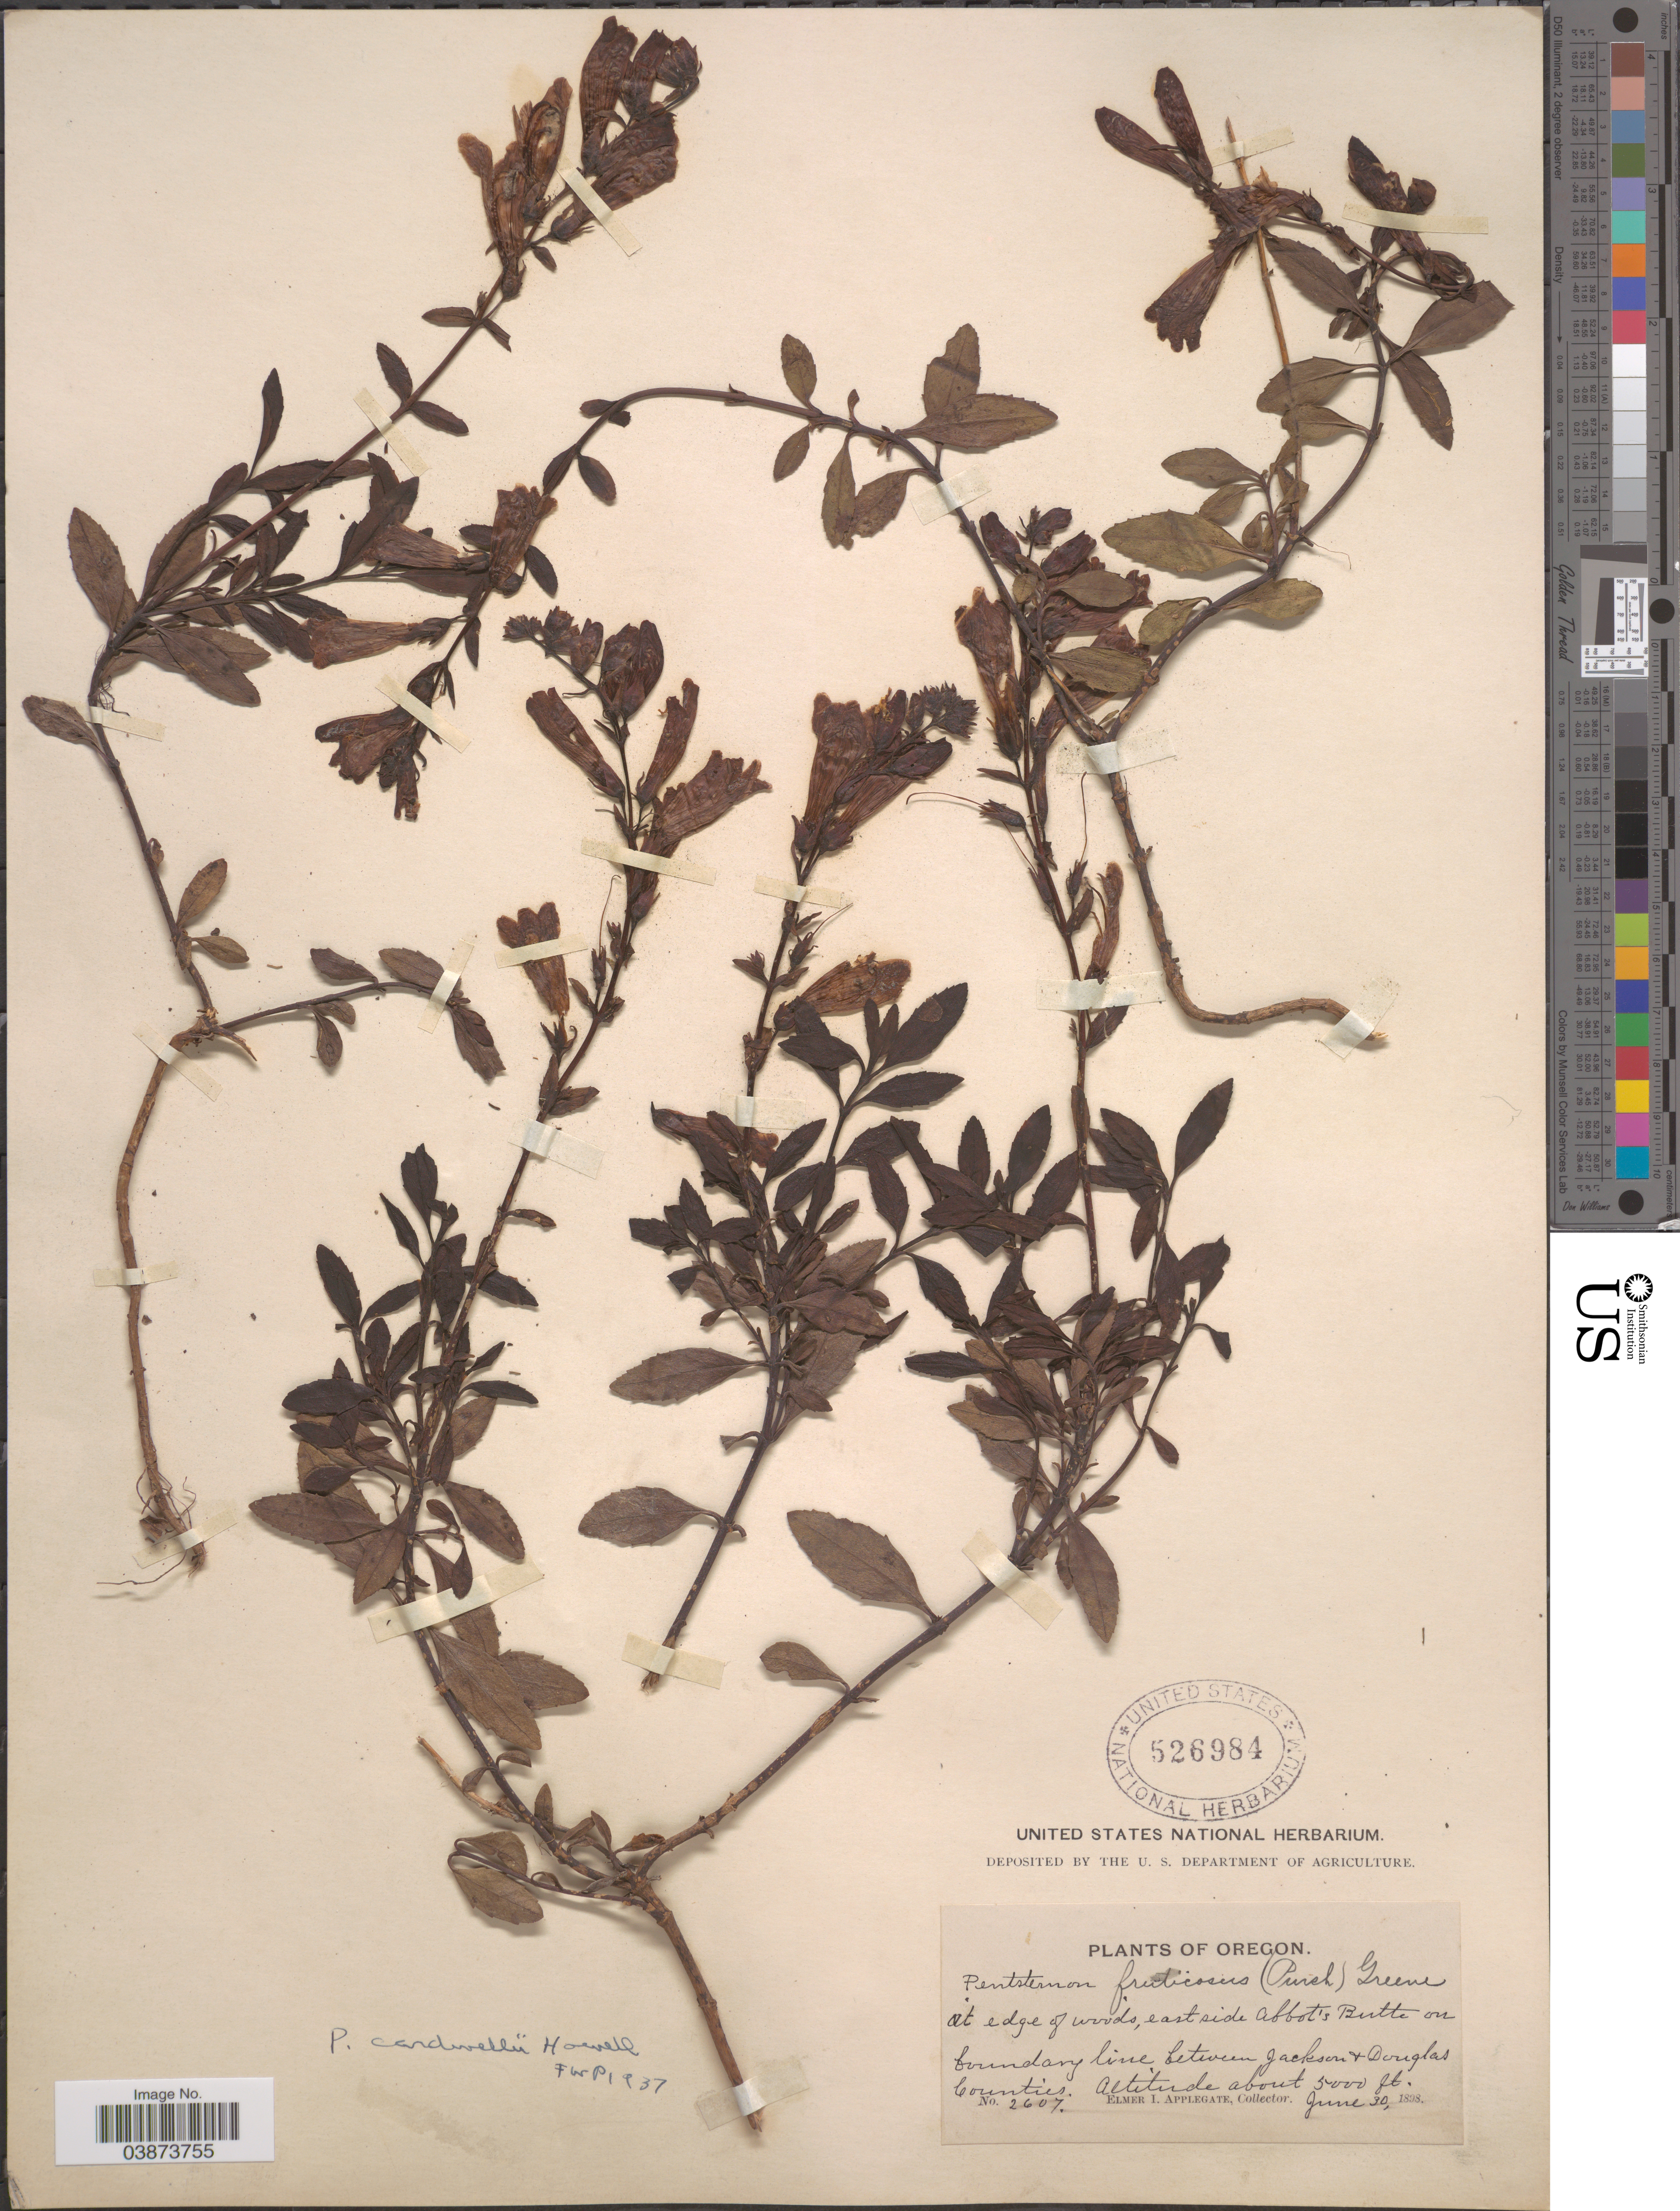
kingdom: Plantae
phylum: Tracheophyta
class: Magnoliopsida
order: Lamiales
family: Plantaginaceae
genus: Penstemon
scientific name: Penstemon cardwellii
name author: Howell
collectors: E. I. Applegate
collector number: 2607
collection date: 1898-06-30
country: United States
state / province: Oregon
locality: At edge of woods, east side Abbot's Butte on boundary line, between Jackson & Douglas Counties.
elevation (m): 1524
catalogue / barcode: US 526984